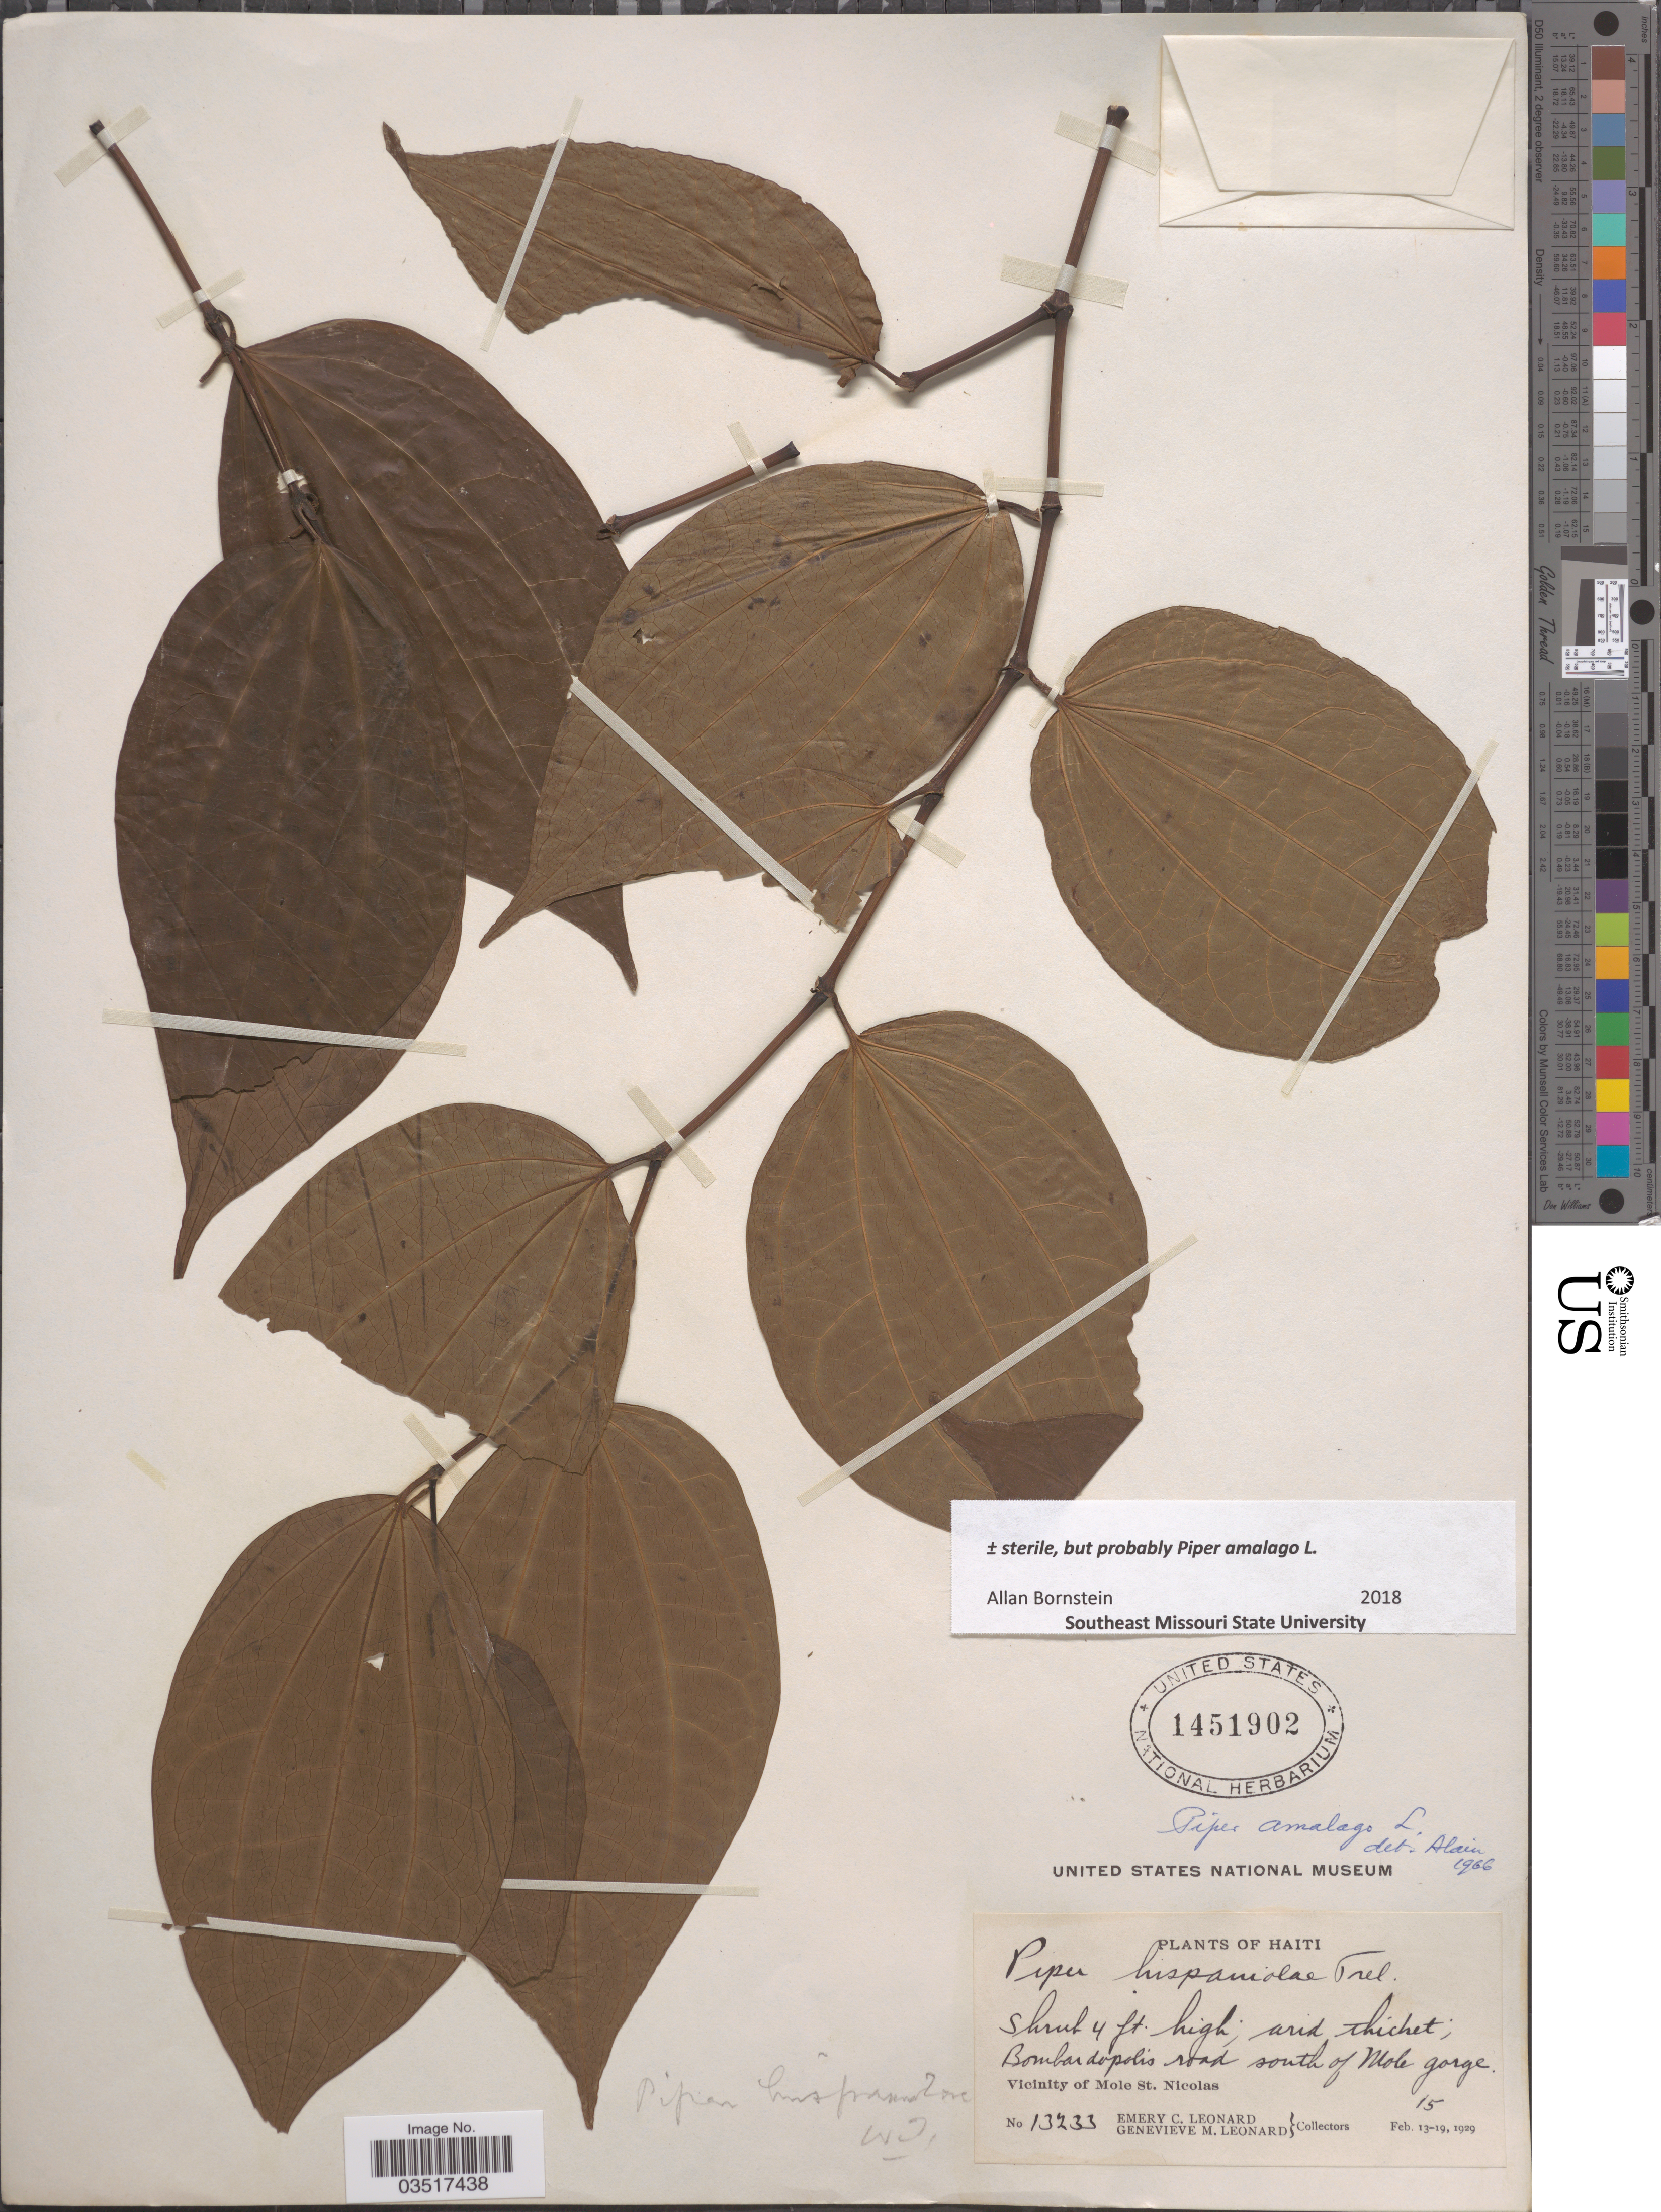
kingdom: Plantae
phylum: Tracheophyta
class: Magnoliopsida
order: Piperales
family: Piperaceae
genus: Piper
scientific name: Piper amalago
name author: L.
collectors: E. C. Leonard & G. M. Leonard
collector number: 13233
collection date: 1929-02-15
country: Haiti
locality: Bombardopolis road south of Mole gorge. Vicinity of Mole St. Nicolas.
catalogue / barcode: US 1451902